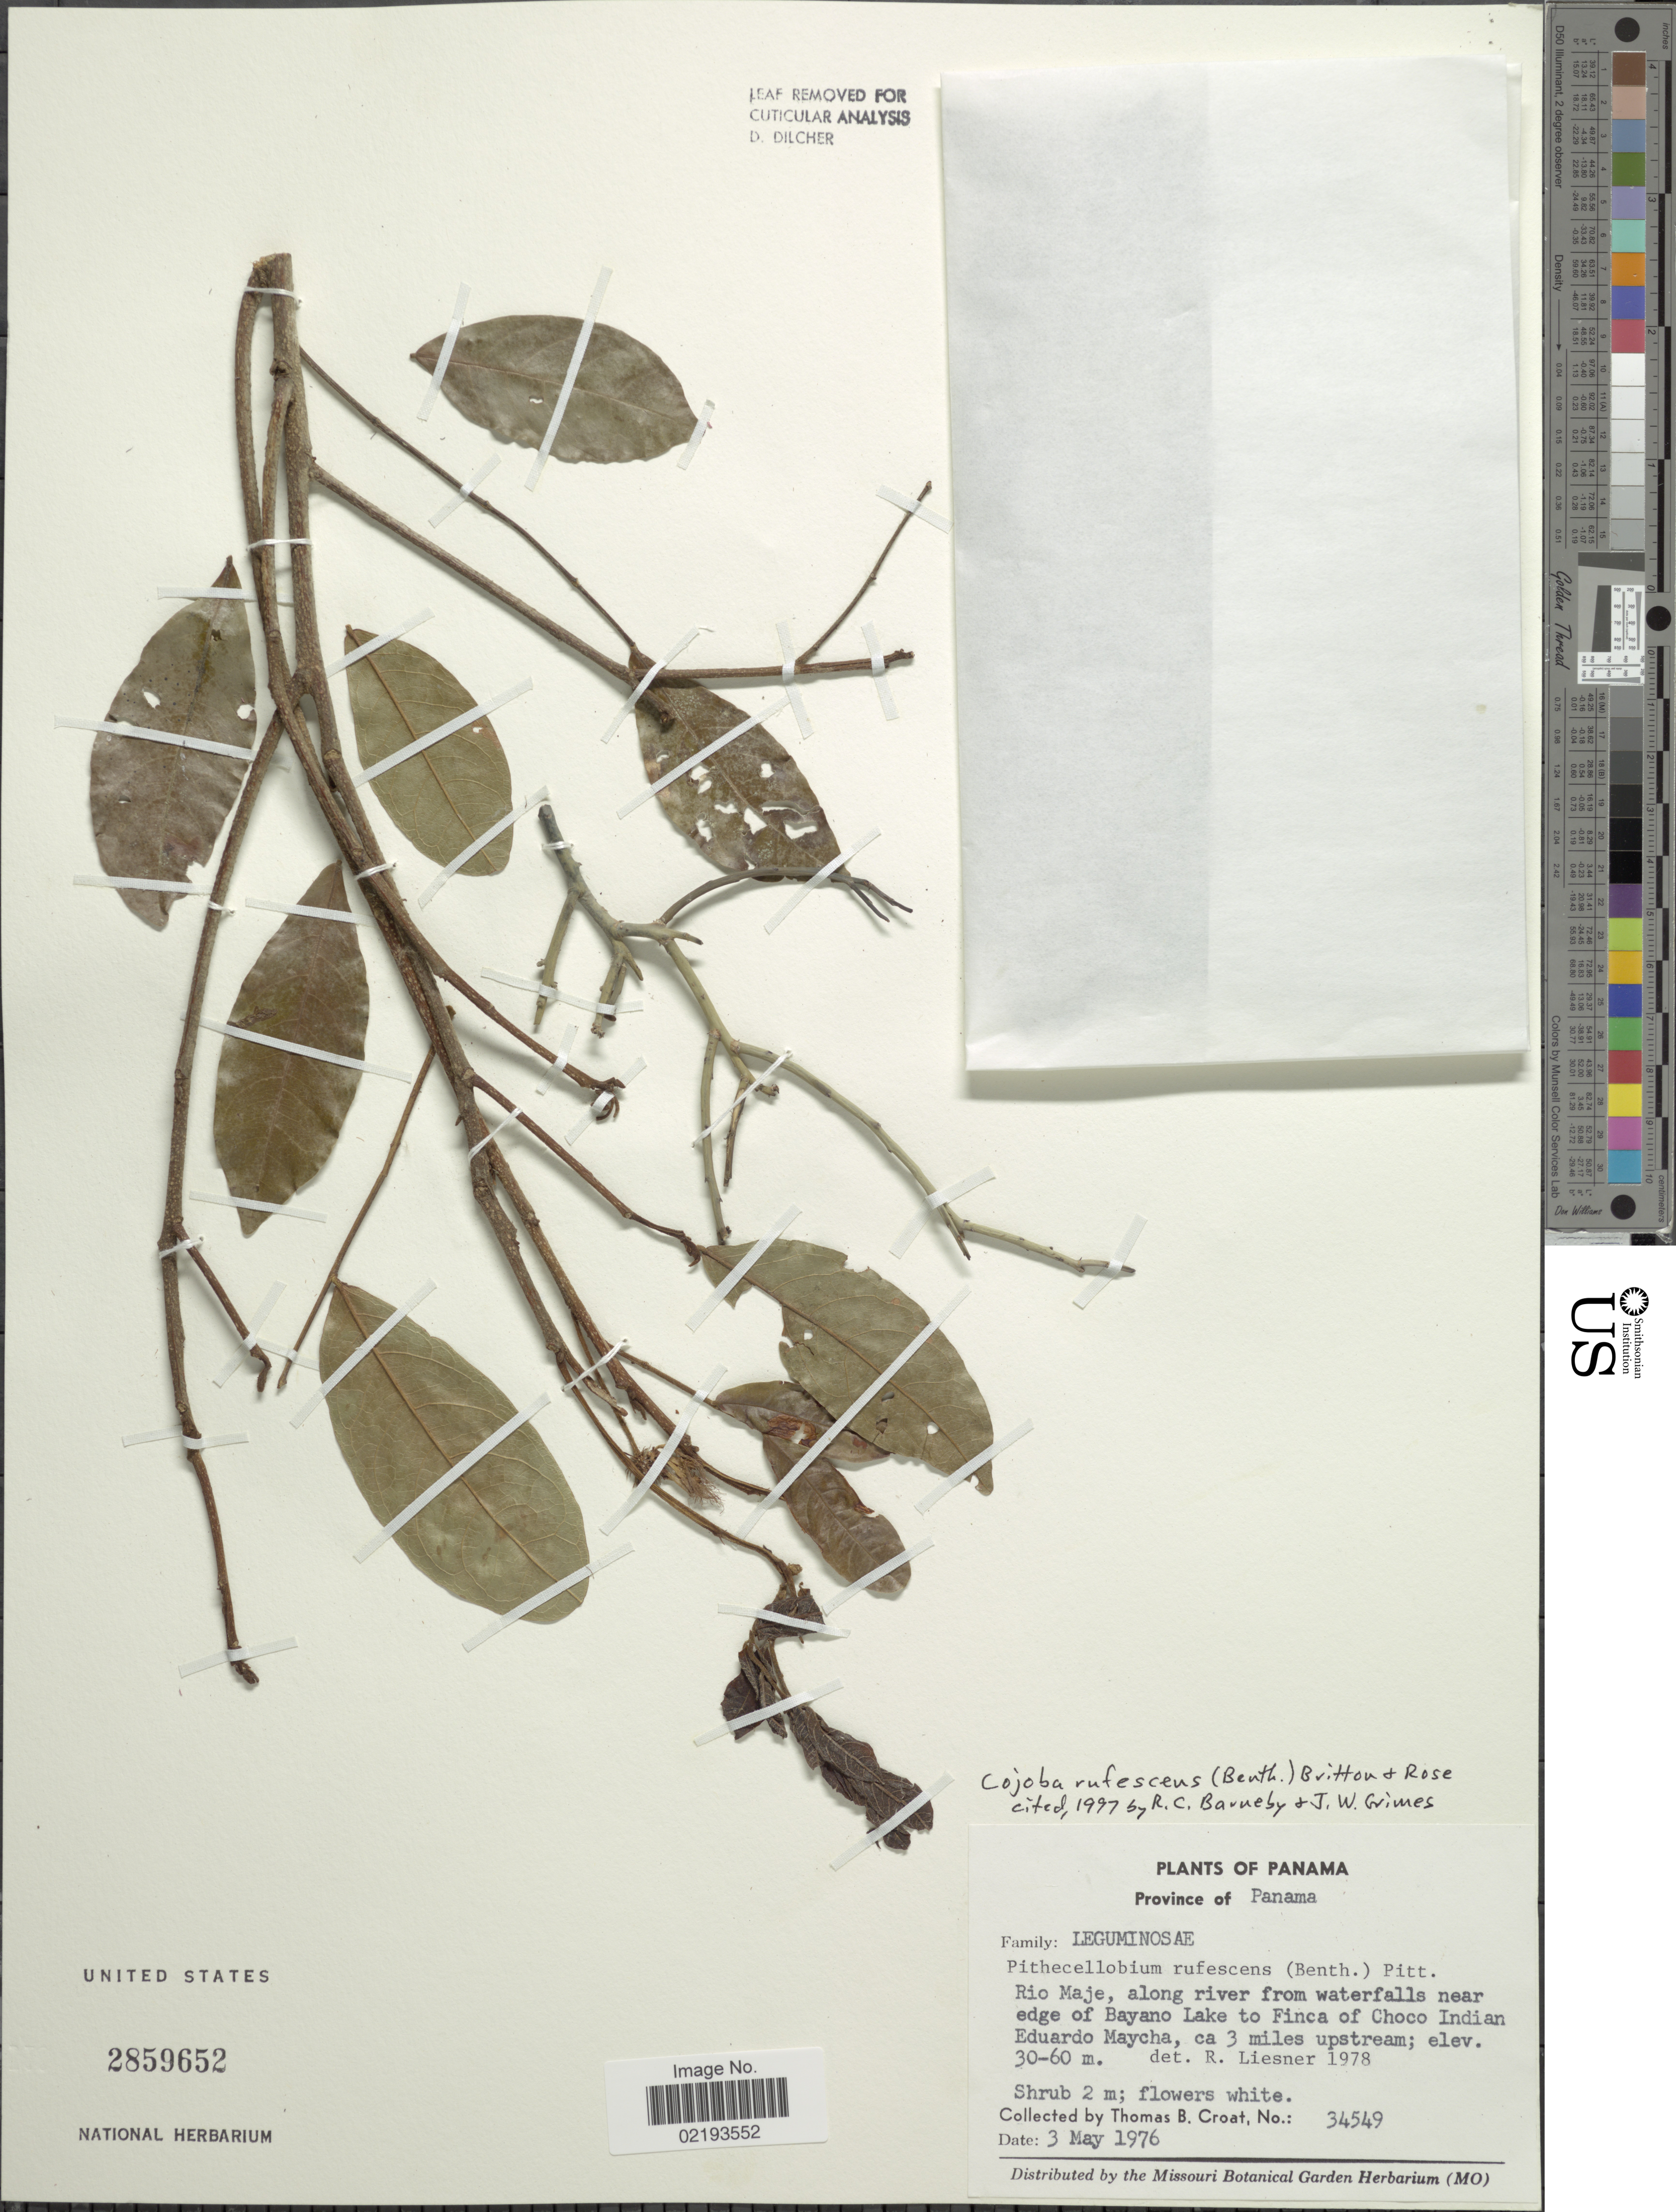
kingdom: Plantae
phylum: Tracheophyta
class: Magnoliopsida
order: Fabales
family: Fabaceae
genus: Cojoba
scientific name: Cojoba rufescens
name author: (Benth.) Britton & Rose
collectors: T. B. Croat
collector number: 34549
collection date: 1976-05-03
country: Panama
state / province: Panamá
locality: Rio Maje, along river from waterfalls near edge of Bayano Lake to Finca of Choco Indian Eduardo Maycha, ca 3 miles upstream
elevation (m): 30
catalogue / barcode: US 2859652